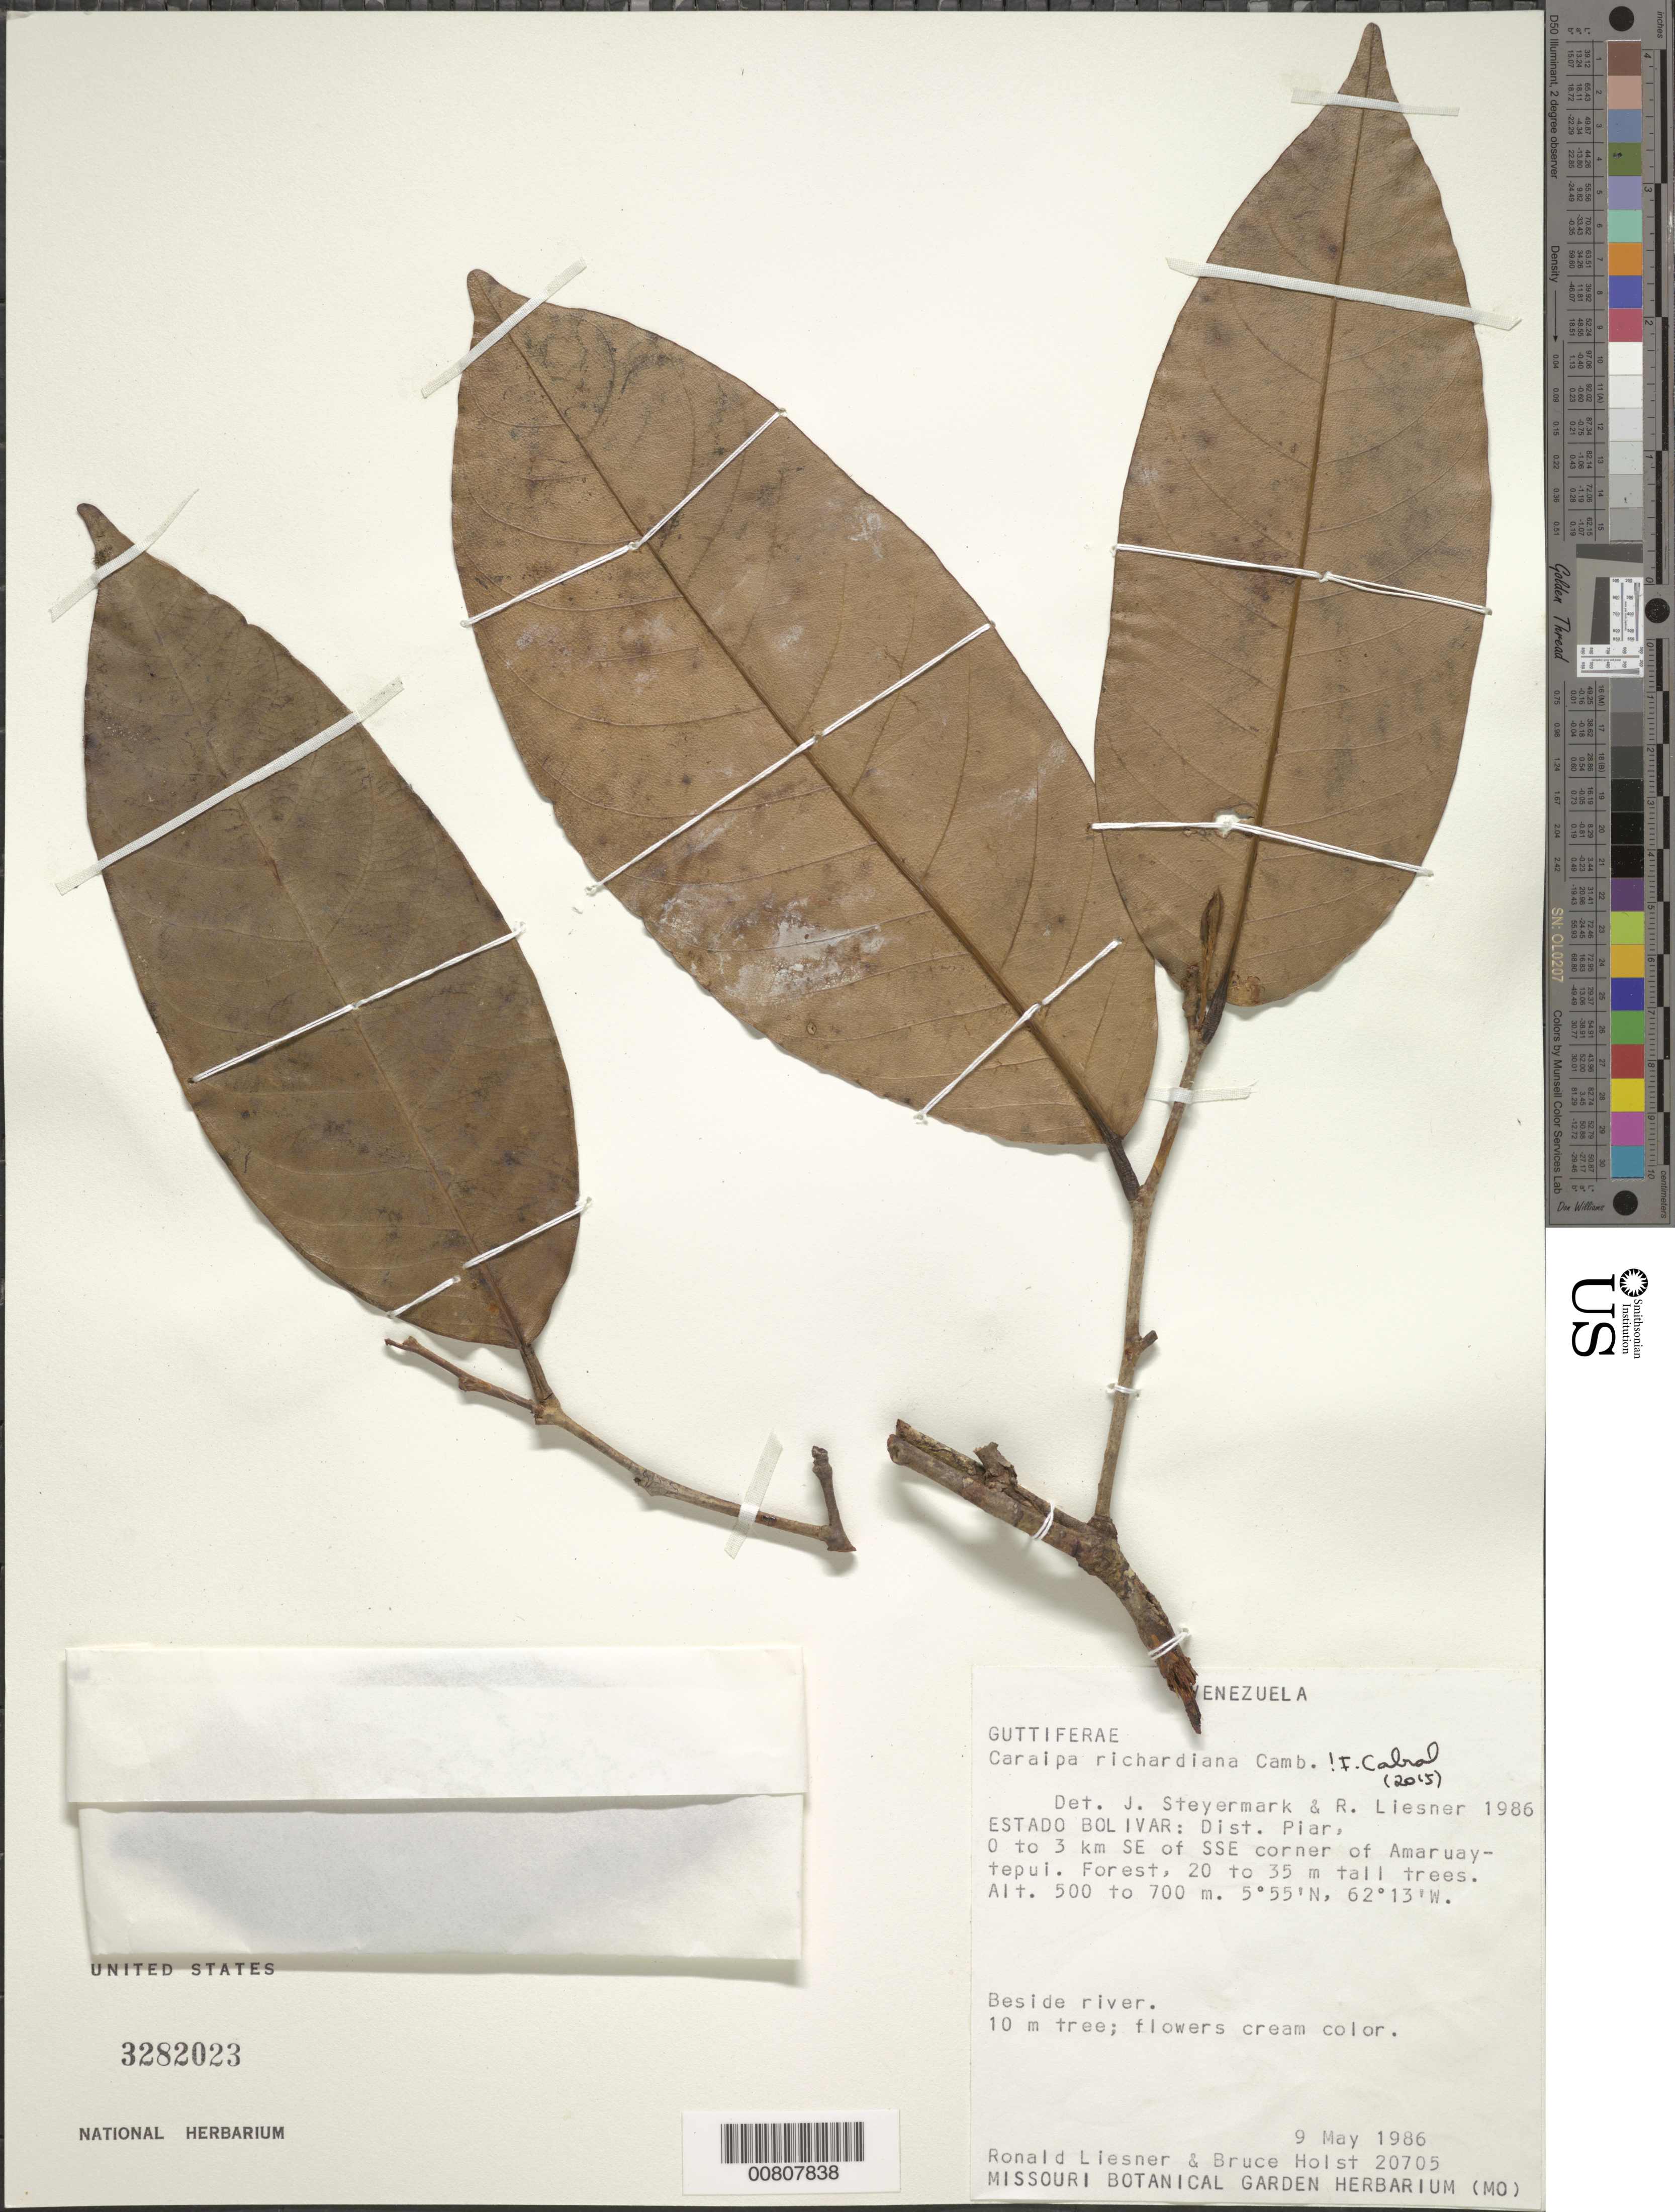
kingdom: Plantae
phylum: Tracheophyta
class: Magnoliopsida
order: Malpighiales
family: Calophyllaceae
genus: Caraipa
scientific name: Caraipa richardiana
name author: Cambess.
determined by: Steyermark, J. A.; Liesner, R. L.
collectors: R. L. Liesner & B. Holst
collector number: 20705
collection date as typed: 9-May-86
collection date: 1986-05-09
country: Venezuela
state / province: Bolívar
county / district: Piar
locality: Amaruay-tepuí, 0-3 km SE of SSE corner of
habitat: Forest, 20-35 m tall trees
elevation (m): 500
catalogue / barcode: US 3282023